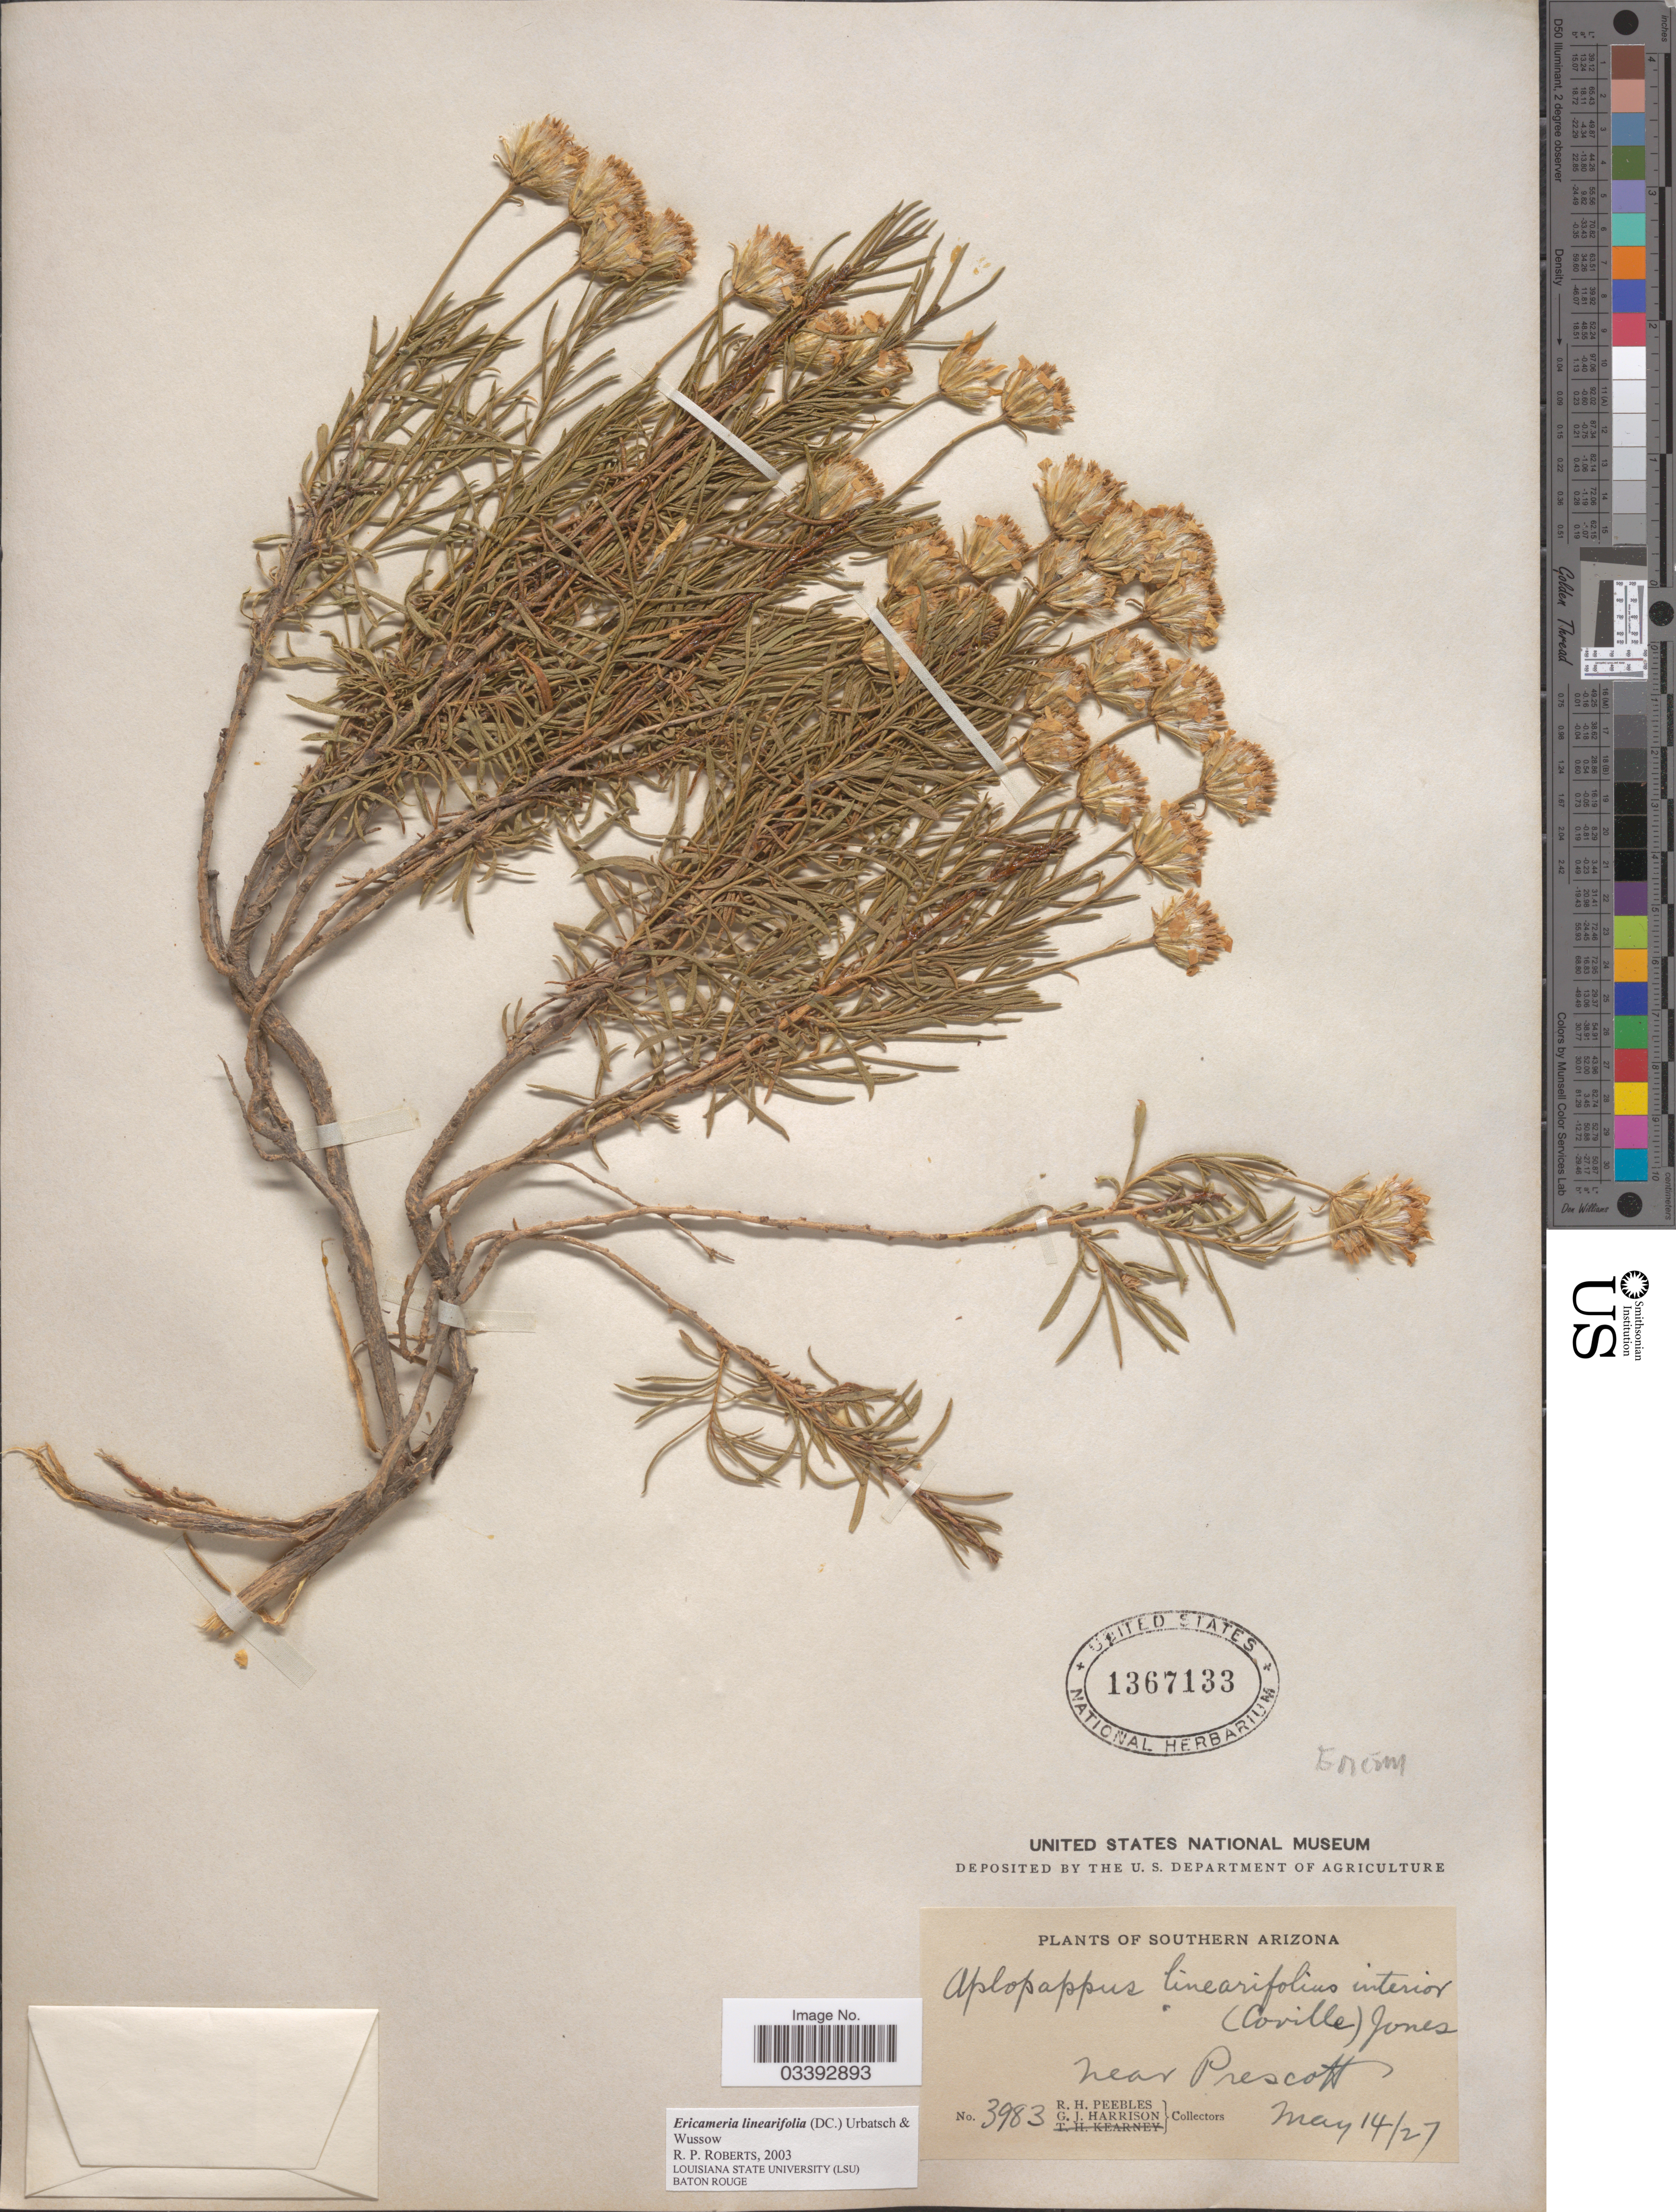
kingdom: Plantae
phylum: Tracheophyta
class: Magnoliopsida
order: Asterales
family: Asteraceae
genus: Ericameria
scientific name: Ericameria linearifolia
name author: (DC.) Urbatsch & Wussow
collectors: R. H. Peebles & G. J. Harrison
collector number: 3983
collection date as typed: Transcribed d/m/y: 14/5/27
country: United States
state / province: Arizona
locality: Southern Arizona. Near Prescott.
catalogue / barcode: US 1367133